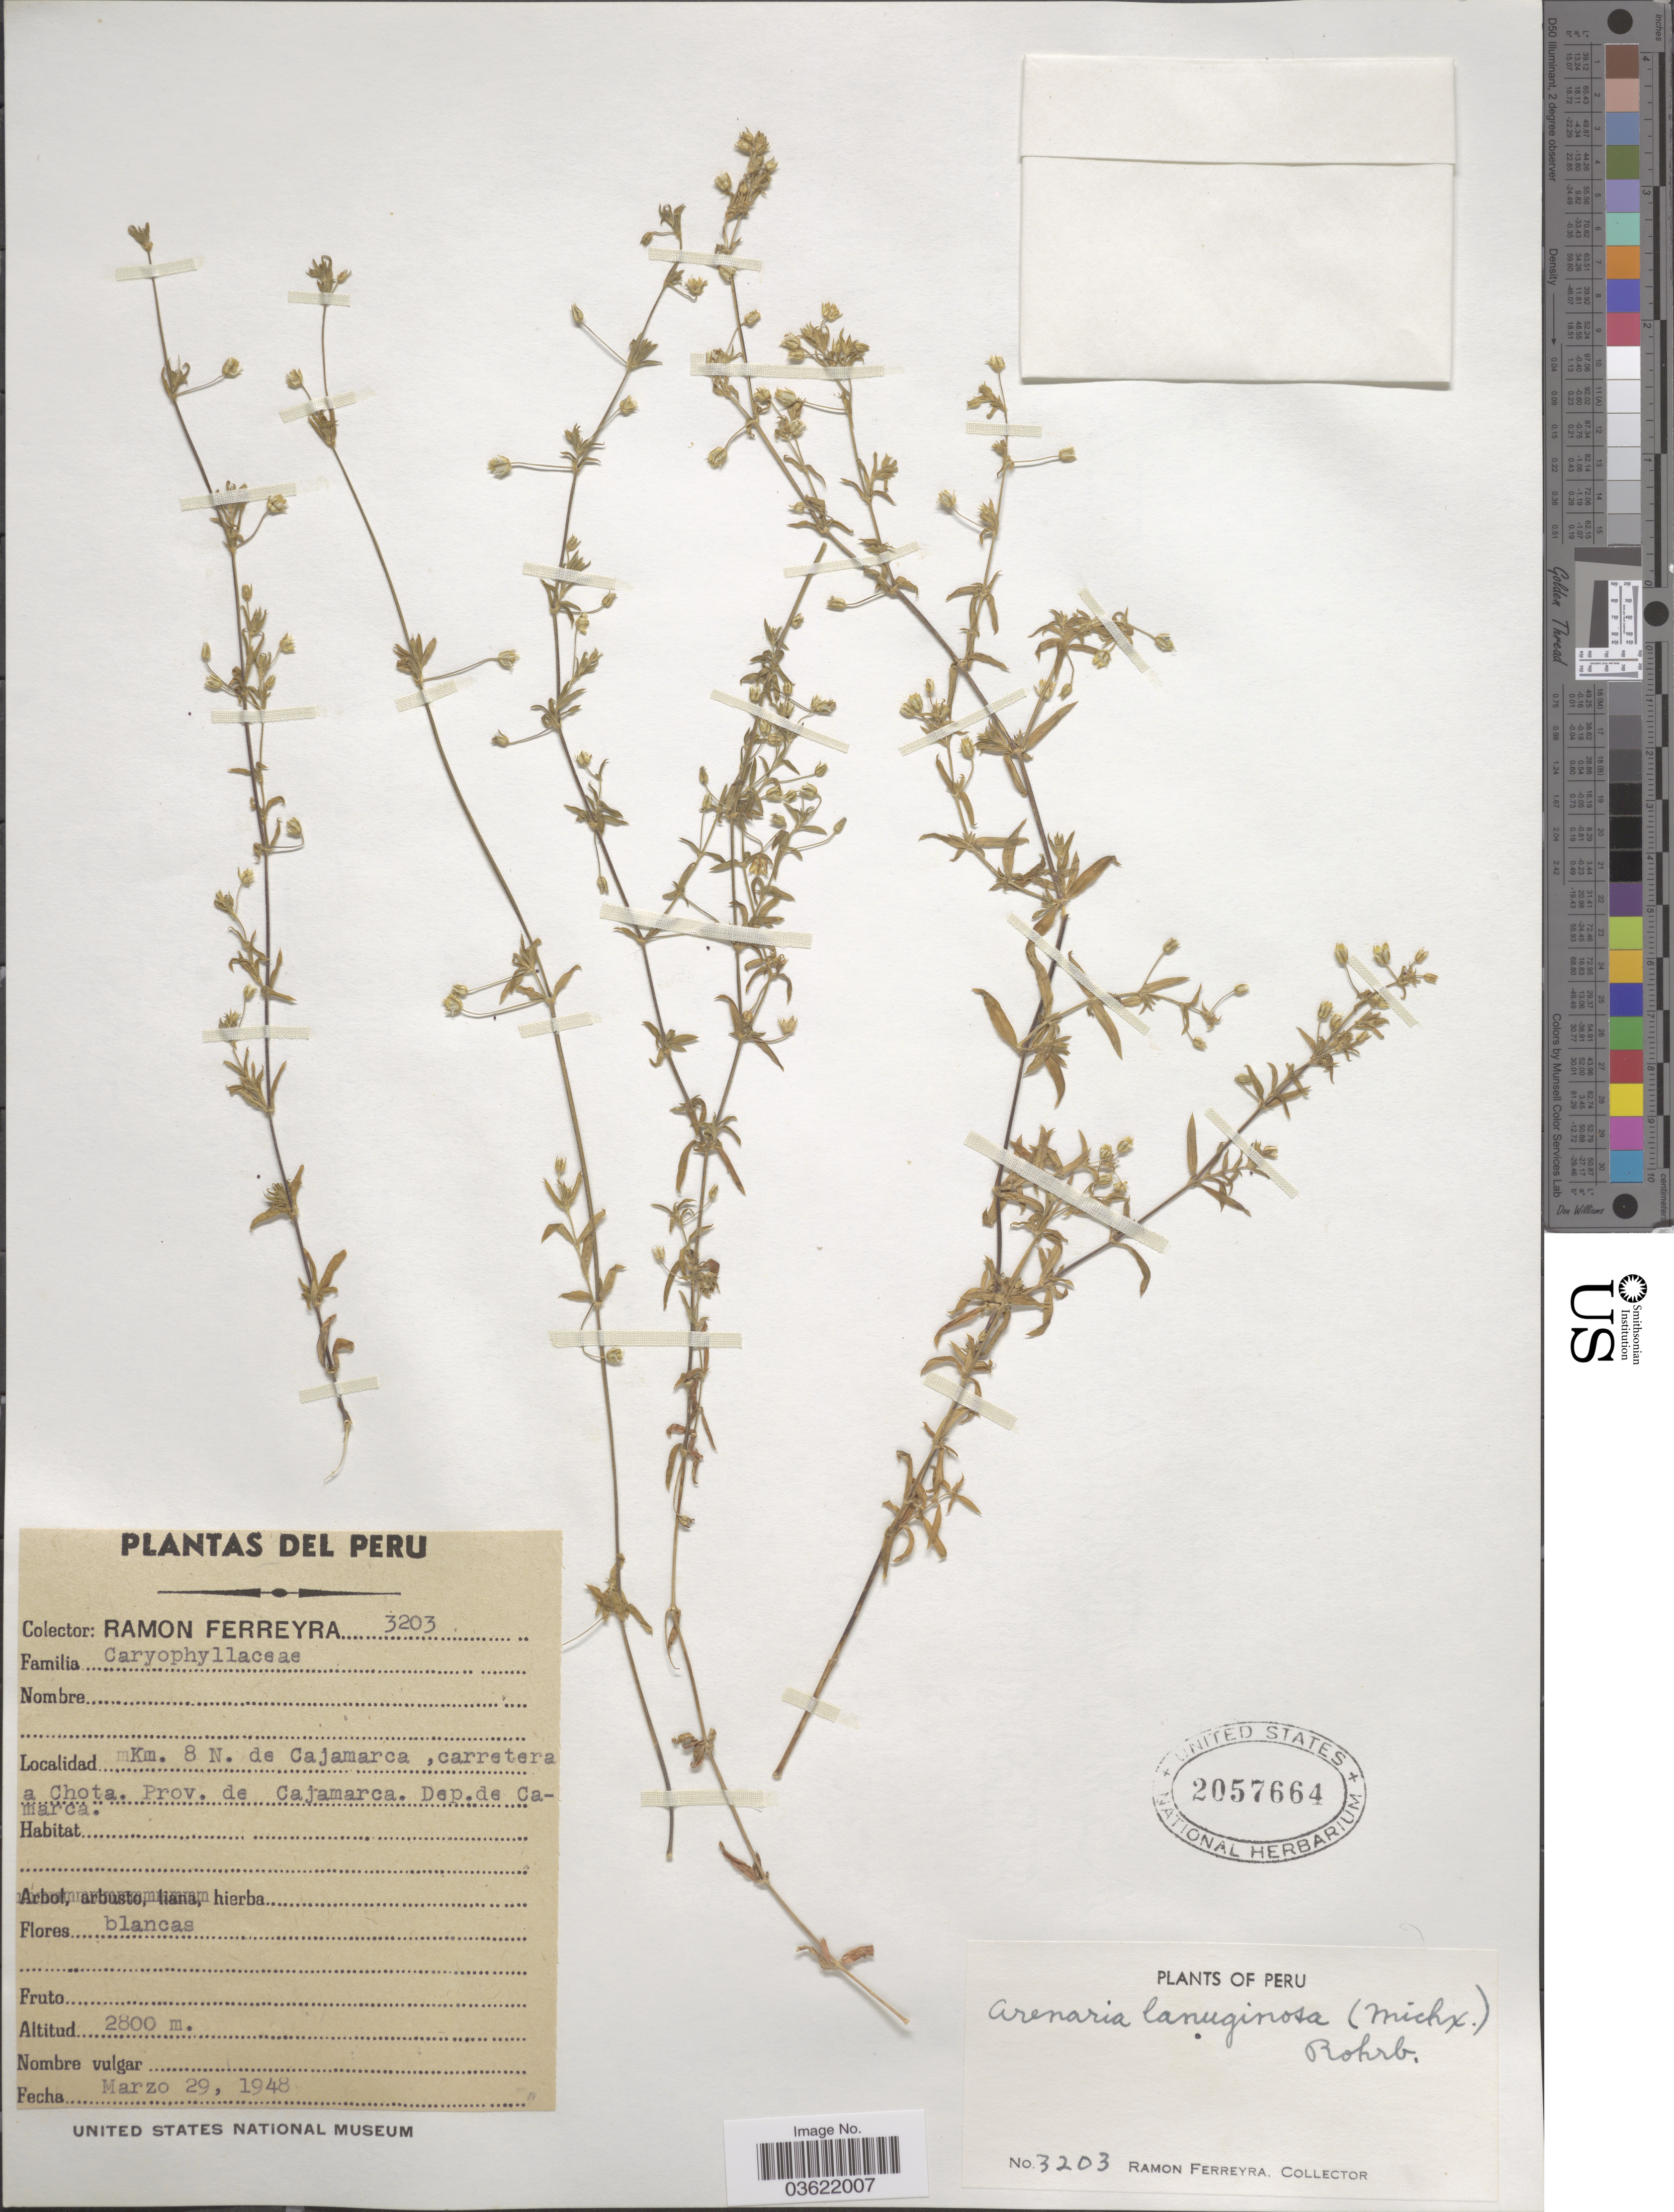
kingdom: Plantae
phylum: Tracheophyta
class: Magnoliopsida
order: Caryophyllales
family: Caryophyllaceae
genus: Arenaria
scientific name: Arenaria lanuginosa var. megalantha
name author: Rohrb.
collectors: R. A. Ferreyra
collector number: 3203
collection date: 1948-03-29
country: Peru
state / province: Cajamarca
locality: Km. 8 N. de Cajamarca, carretera a Chota. Prov. de Cajamarca. Dep. de Camarca.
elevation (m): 2800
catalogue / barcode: US 2057664